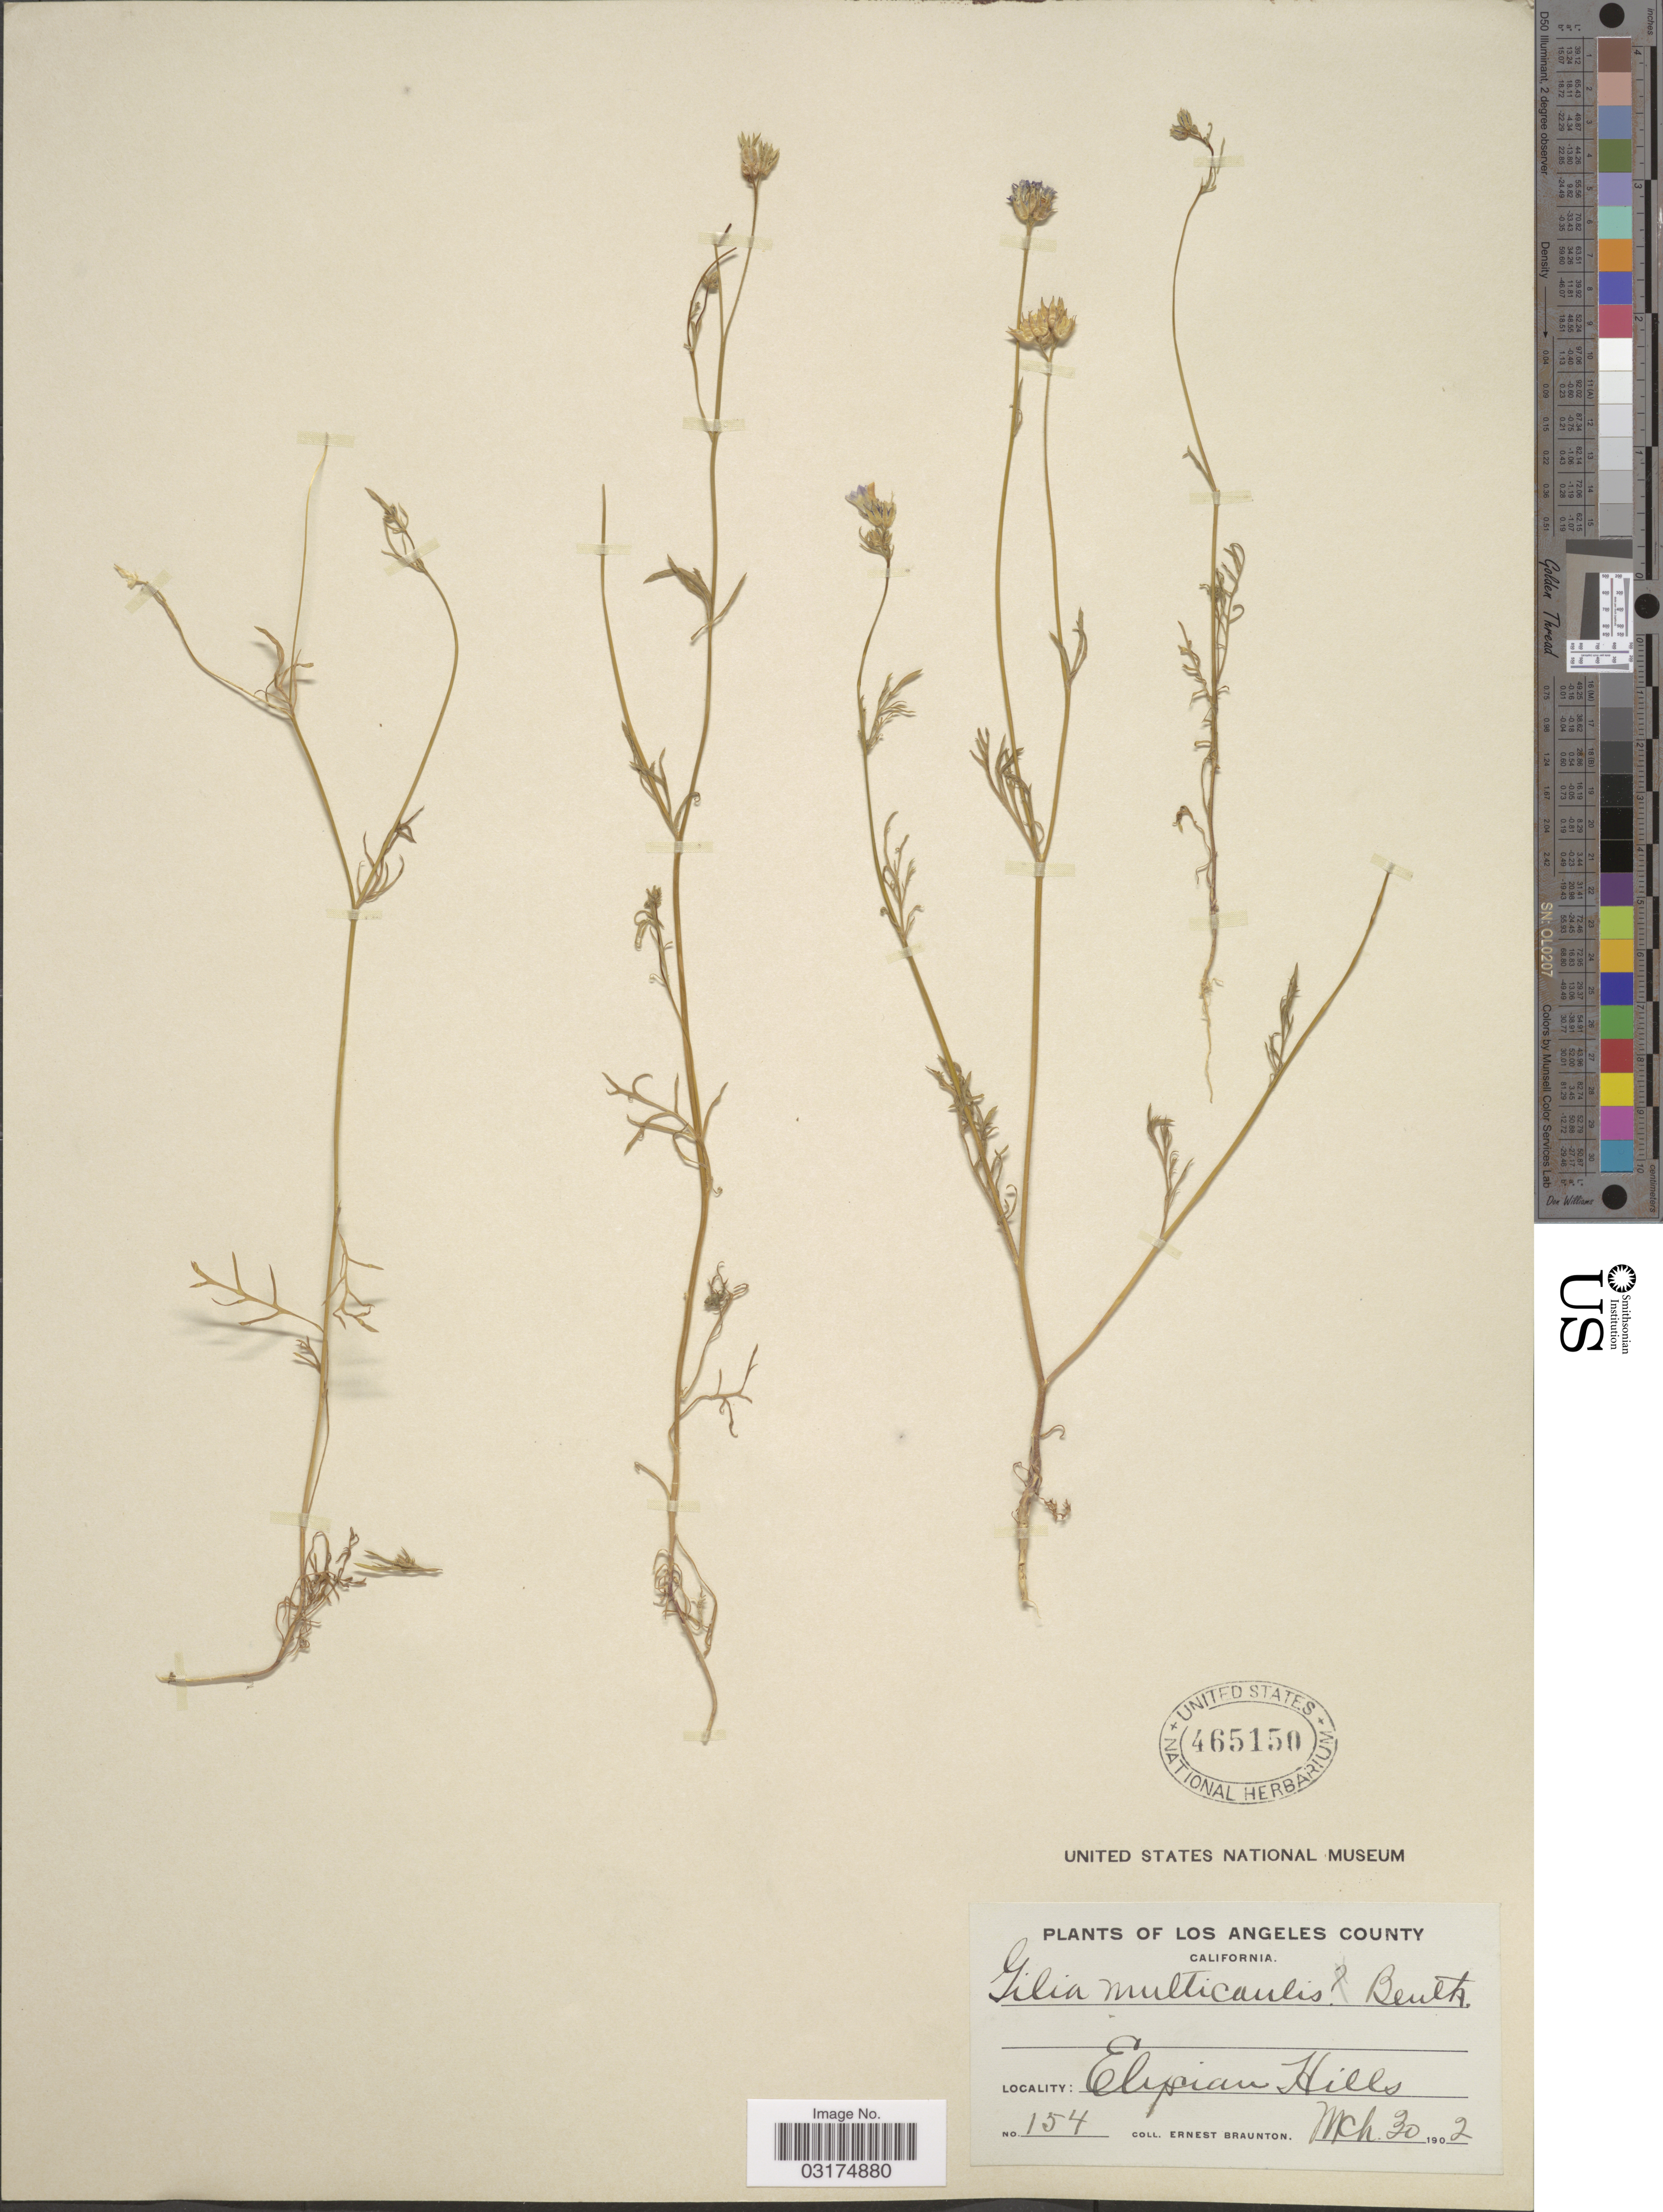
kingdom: Plantae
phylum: Tracheophyta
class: Magnoliopsida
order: Ericales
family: Polemoniaceae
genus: Gilia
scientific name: Gilia angelensis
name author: V.E. Grant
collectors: E. Braunton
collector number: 154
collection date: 1902-03-30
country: United States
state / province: California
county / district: Los Angeles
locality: Los Angeles County. Elysian Hills.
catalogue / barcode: US 465150